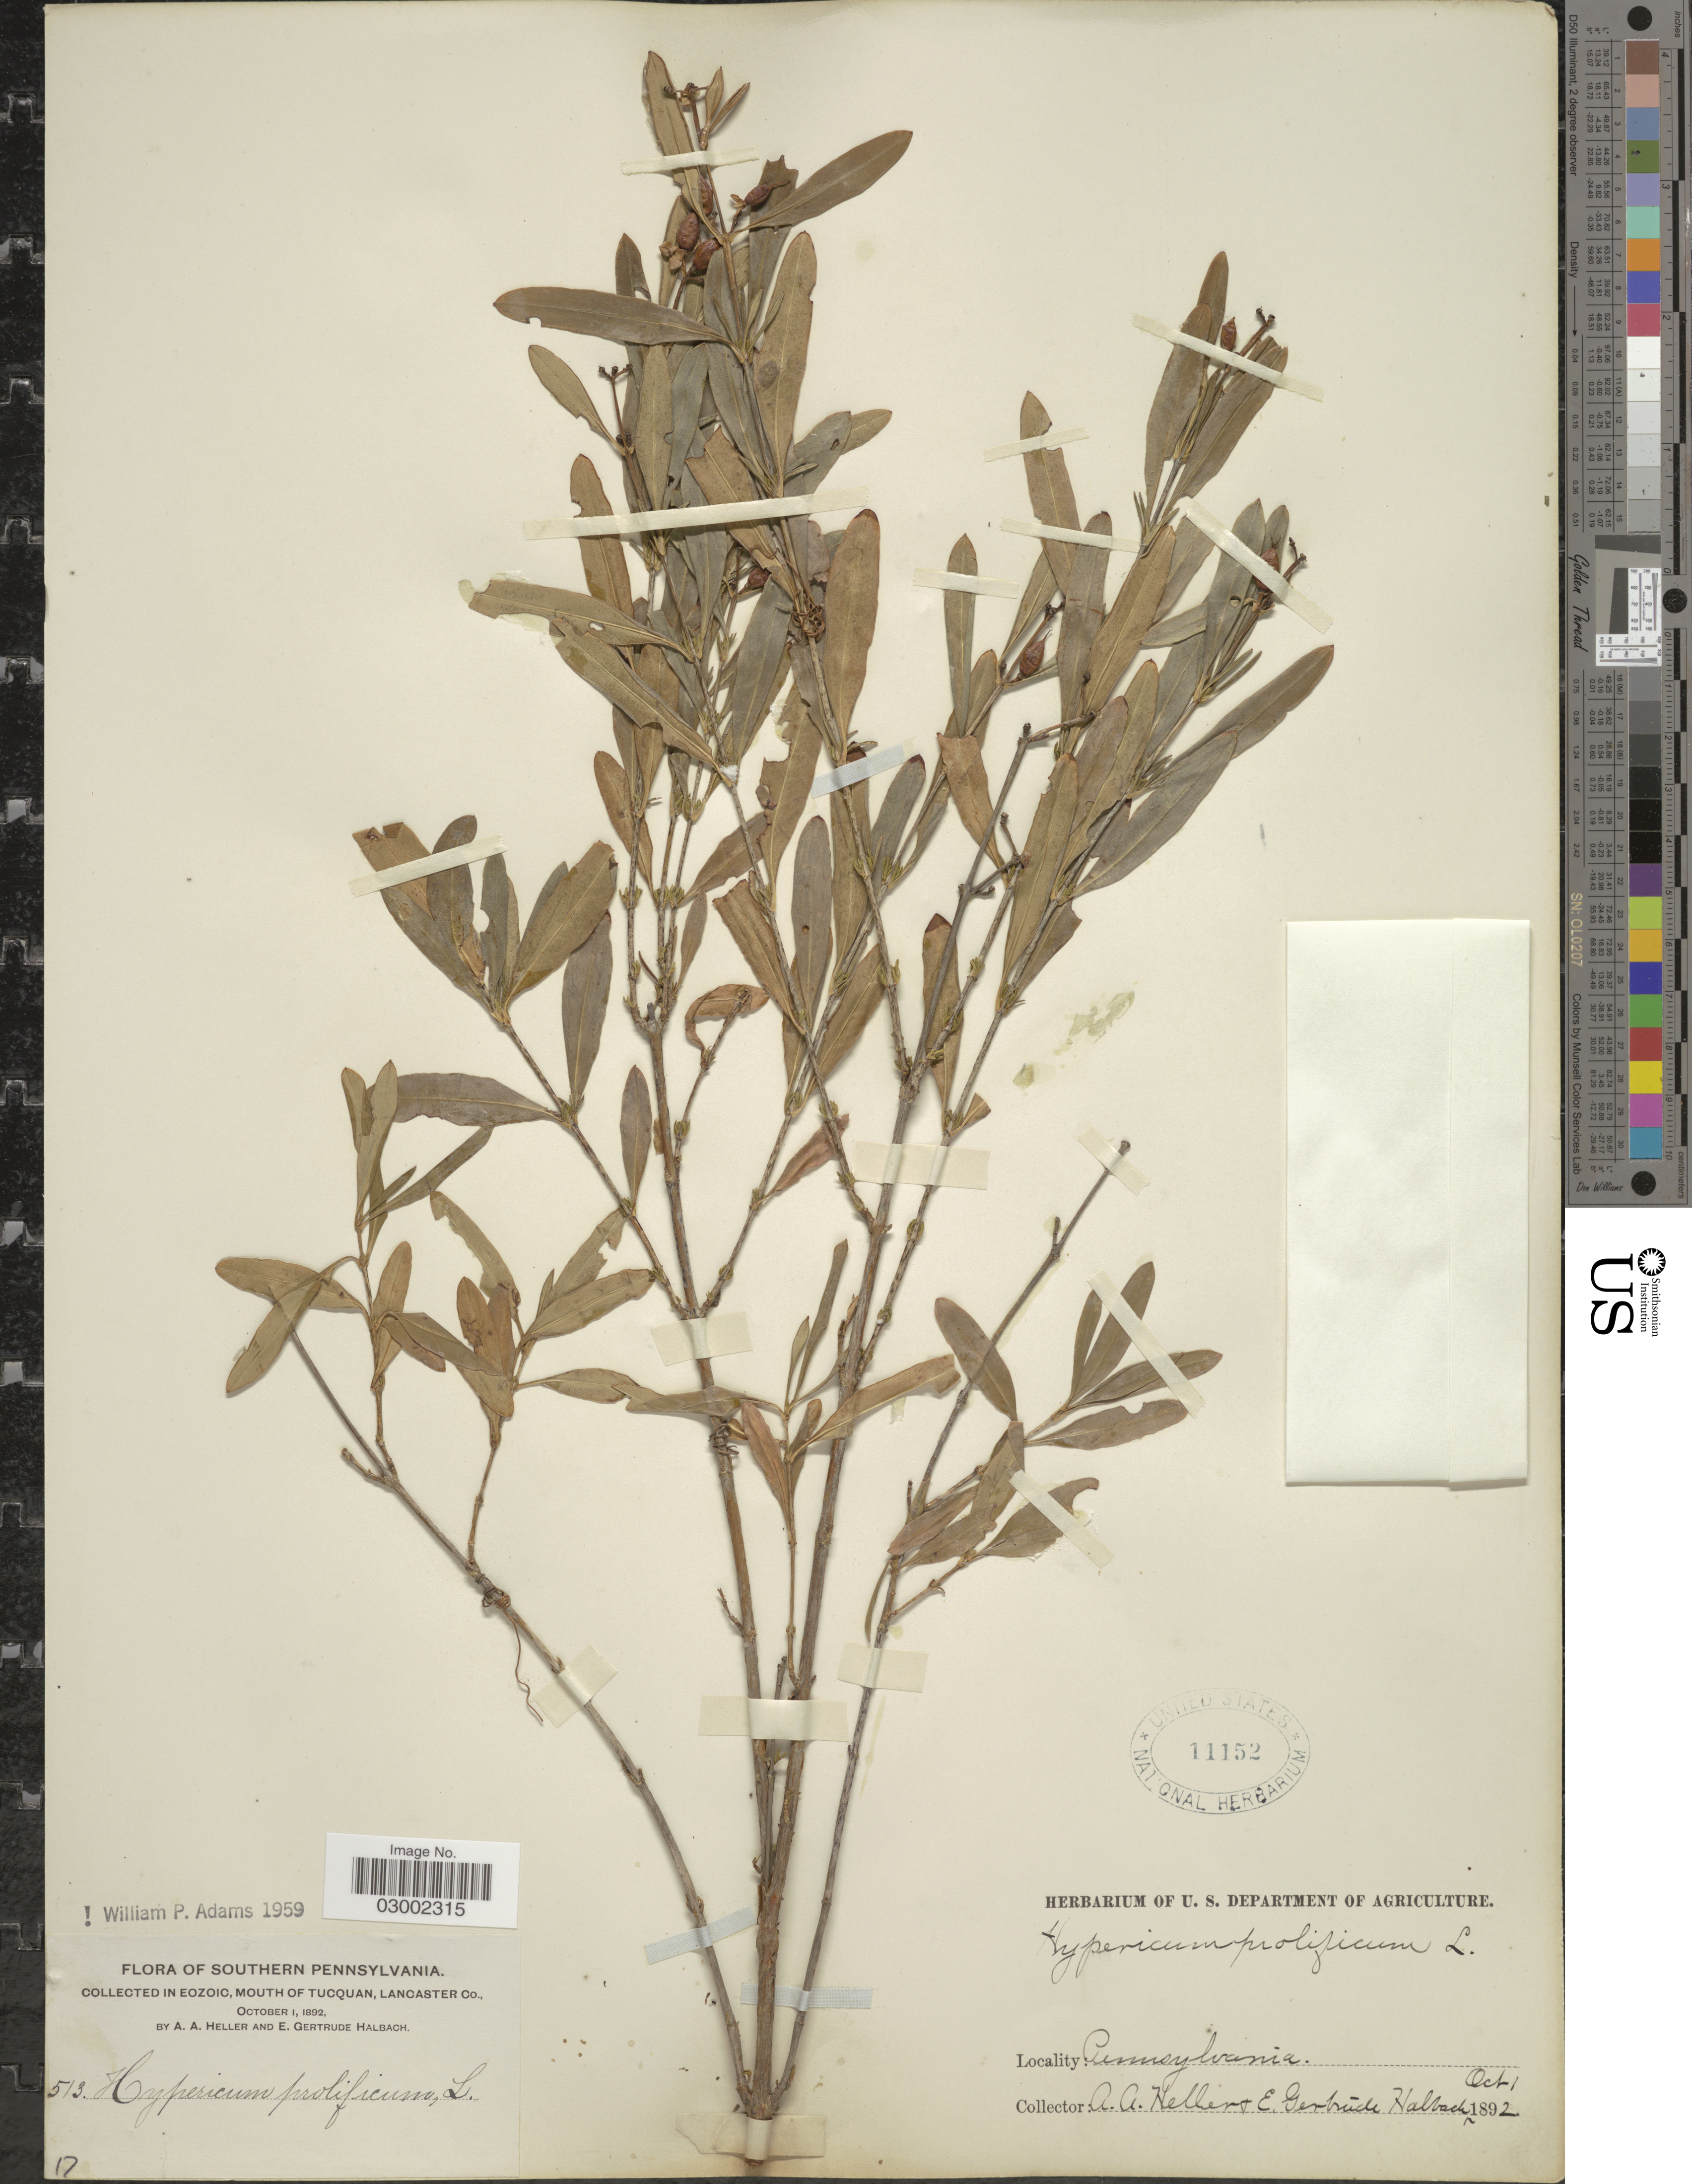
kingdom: Plantae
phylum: Tracheophyta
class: Magnoliopsida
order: Malpighiales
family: Hypericaceae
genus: Hypericum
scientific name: Hypericum prolificum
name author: L.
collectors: A. A. Heller & E. G. Halbach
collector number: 513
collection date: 1892-10-01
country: United States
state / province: Pennsylvania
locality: Southern Pennsylvania. In Eozoic, mouth of Tucquan, Lancaster Co.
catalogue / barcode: US 11152